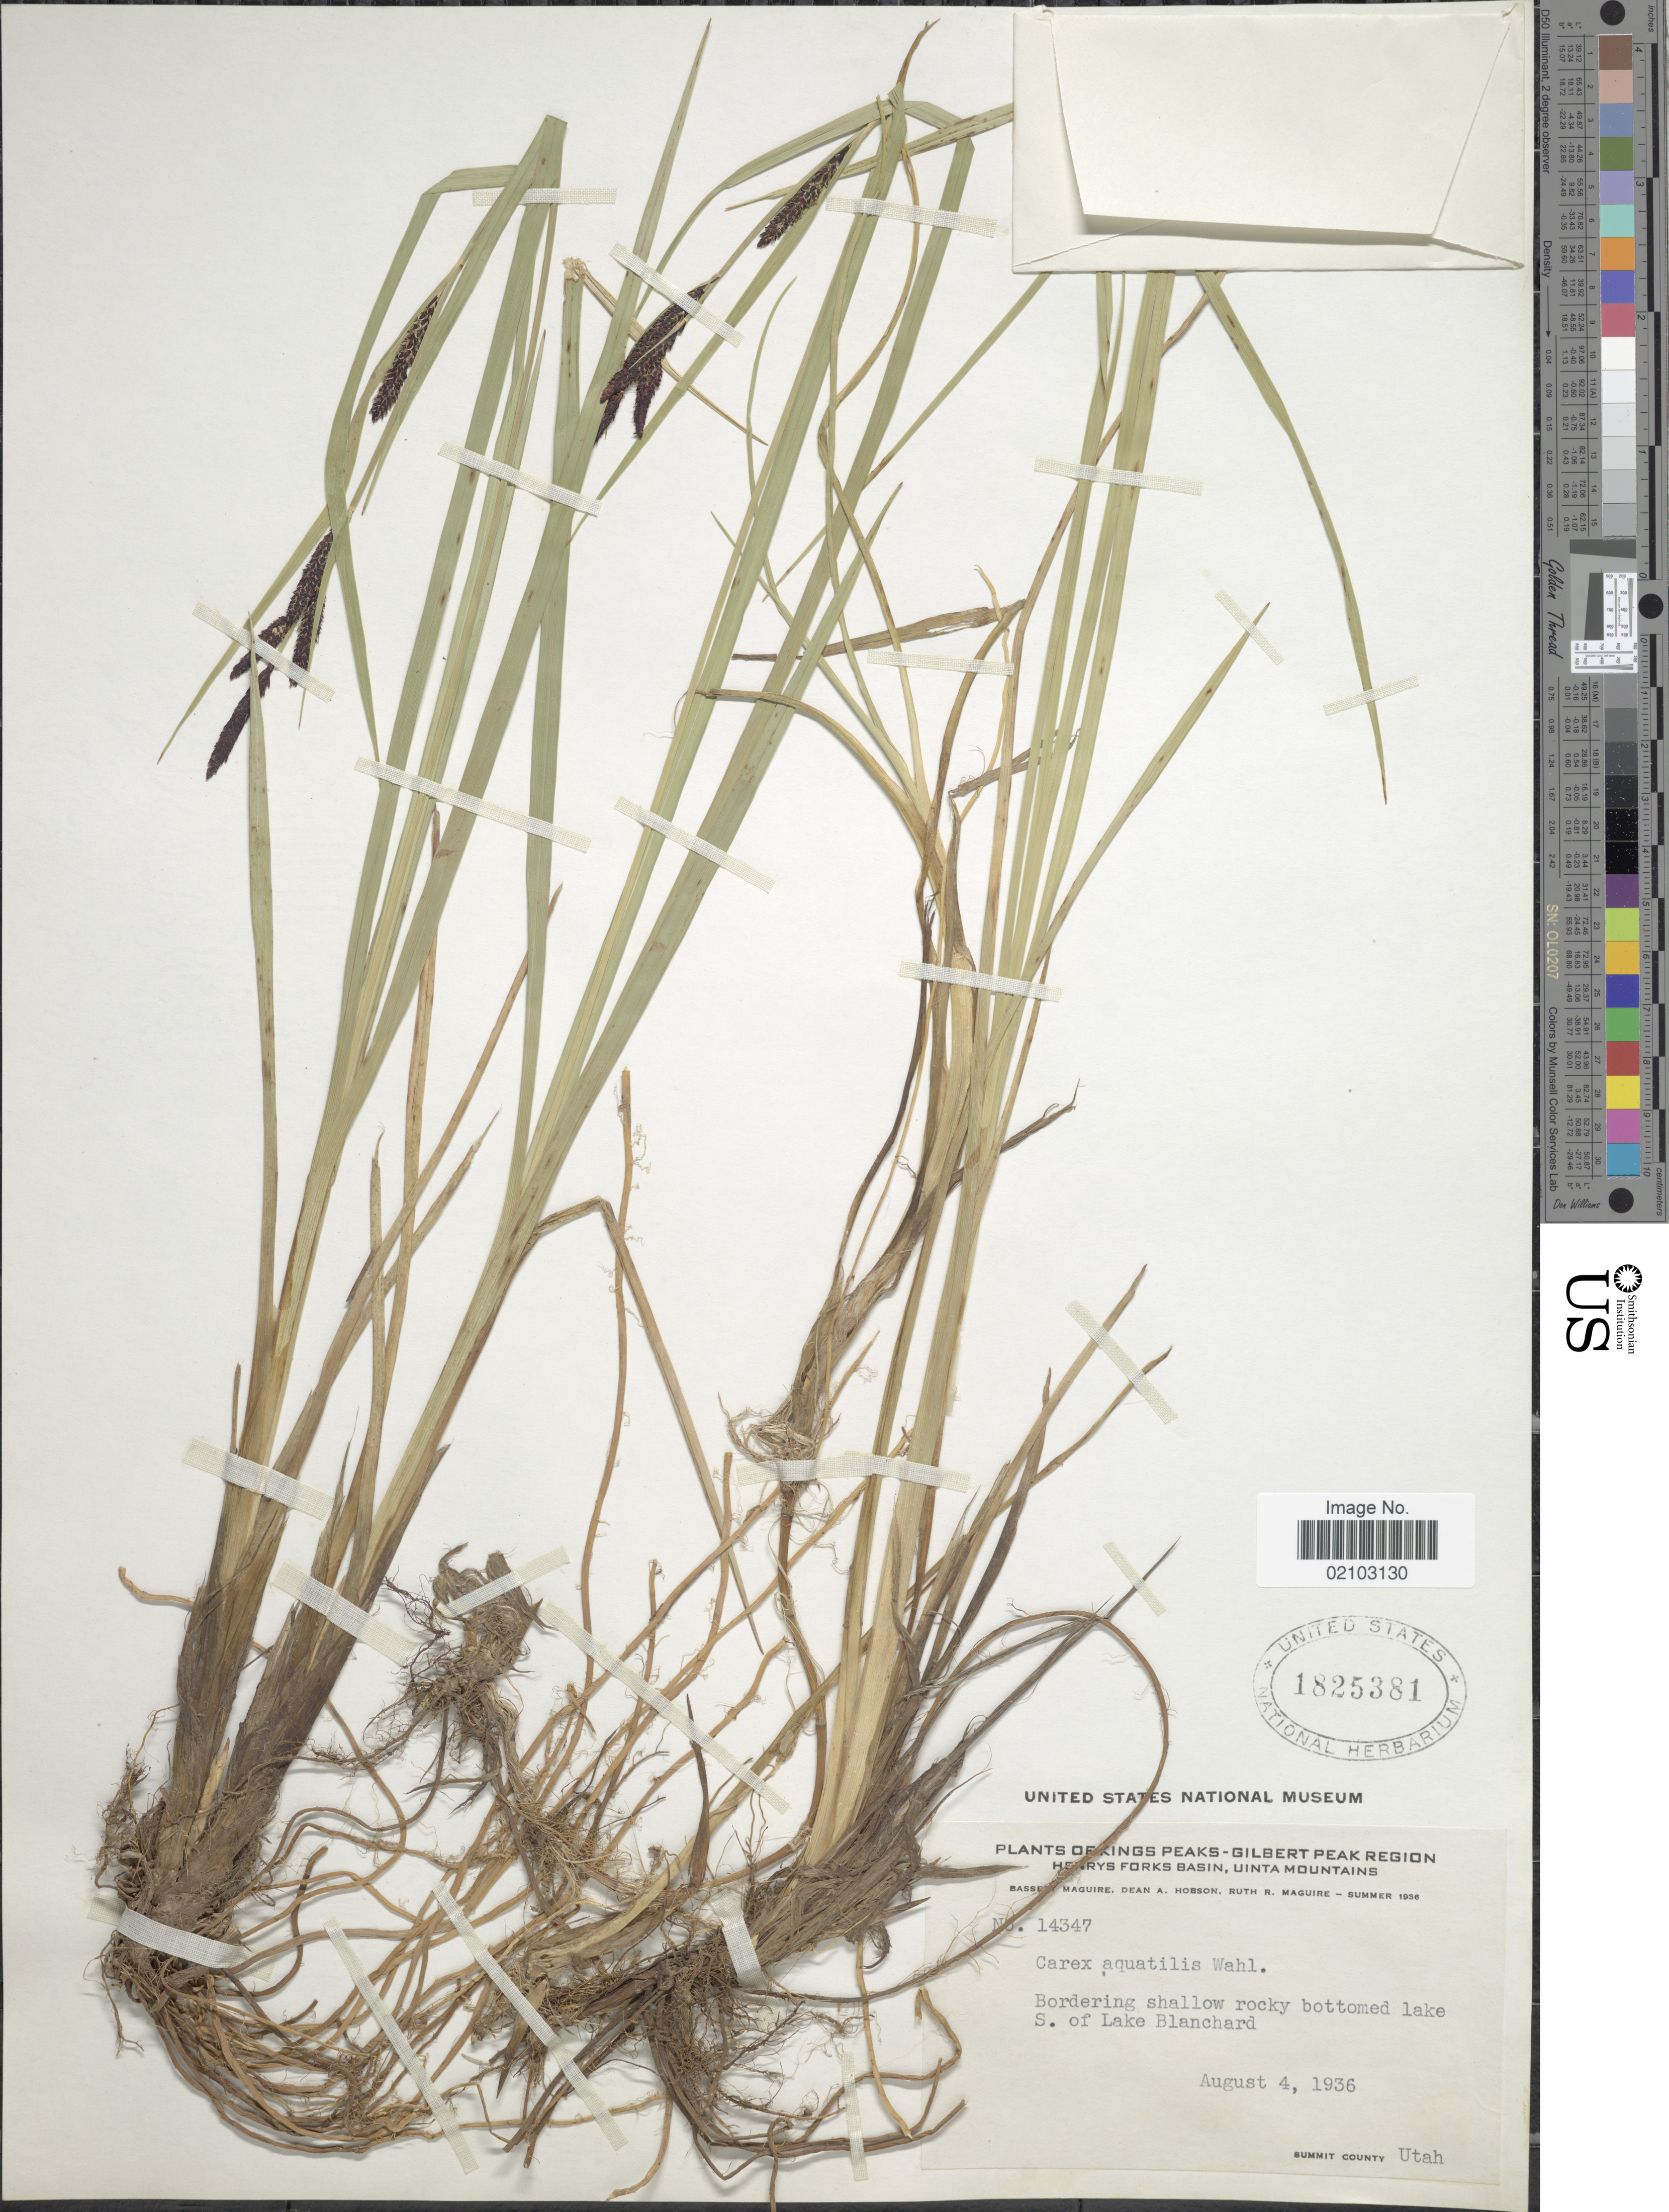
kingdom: Plantae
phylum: Tracheophyta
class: Liliopsida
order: Poales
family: Cyperaceae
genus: Carex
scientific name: Carex aquatilis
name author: Wahlenb.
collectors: B. Maguire, D. Hobson & R. R. Maguire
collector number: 14347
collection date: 1936-08-04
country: United States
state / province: Utah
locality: Kings Peaks - Gilbert Peak Region, Henrys Forks Basin, Uinta Mountains, lake S. of Lake Blanchard, Summit County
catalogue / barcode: US 1825381